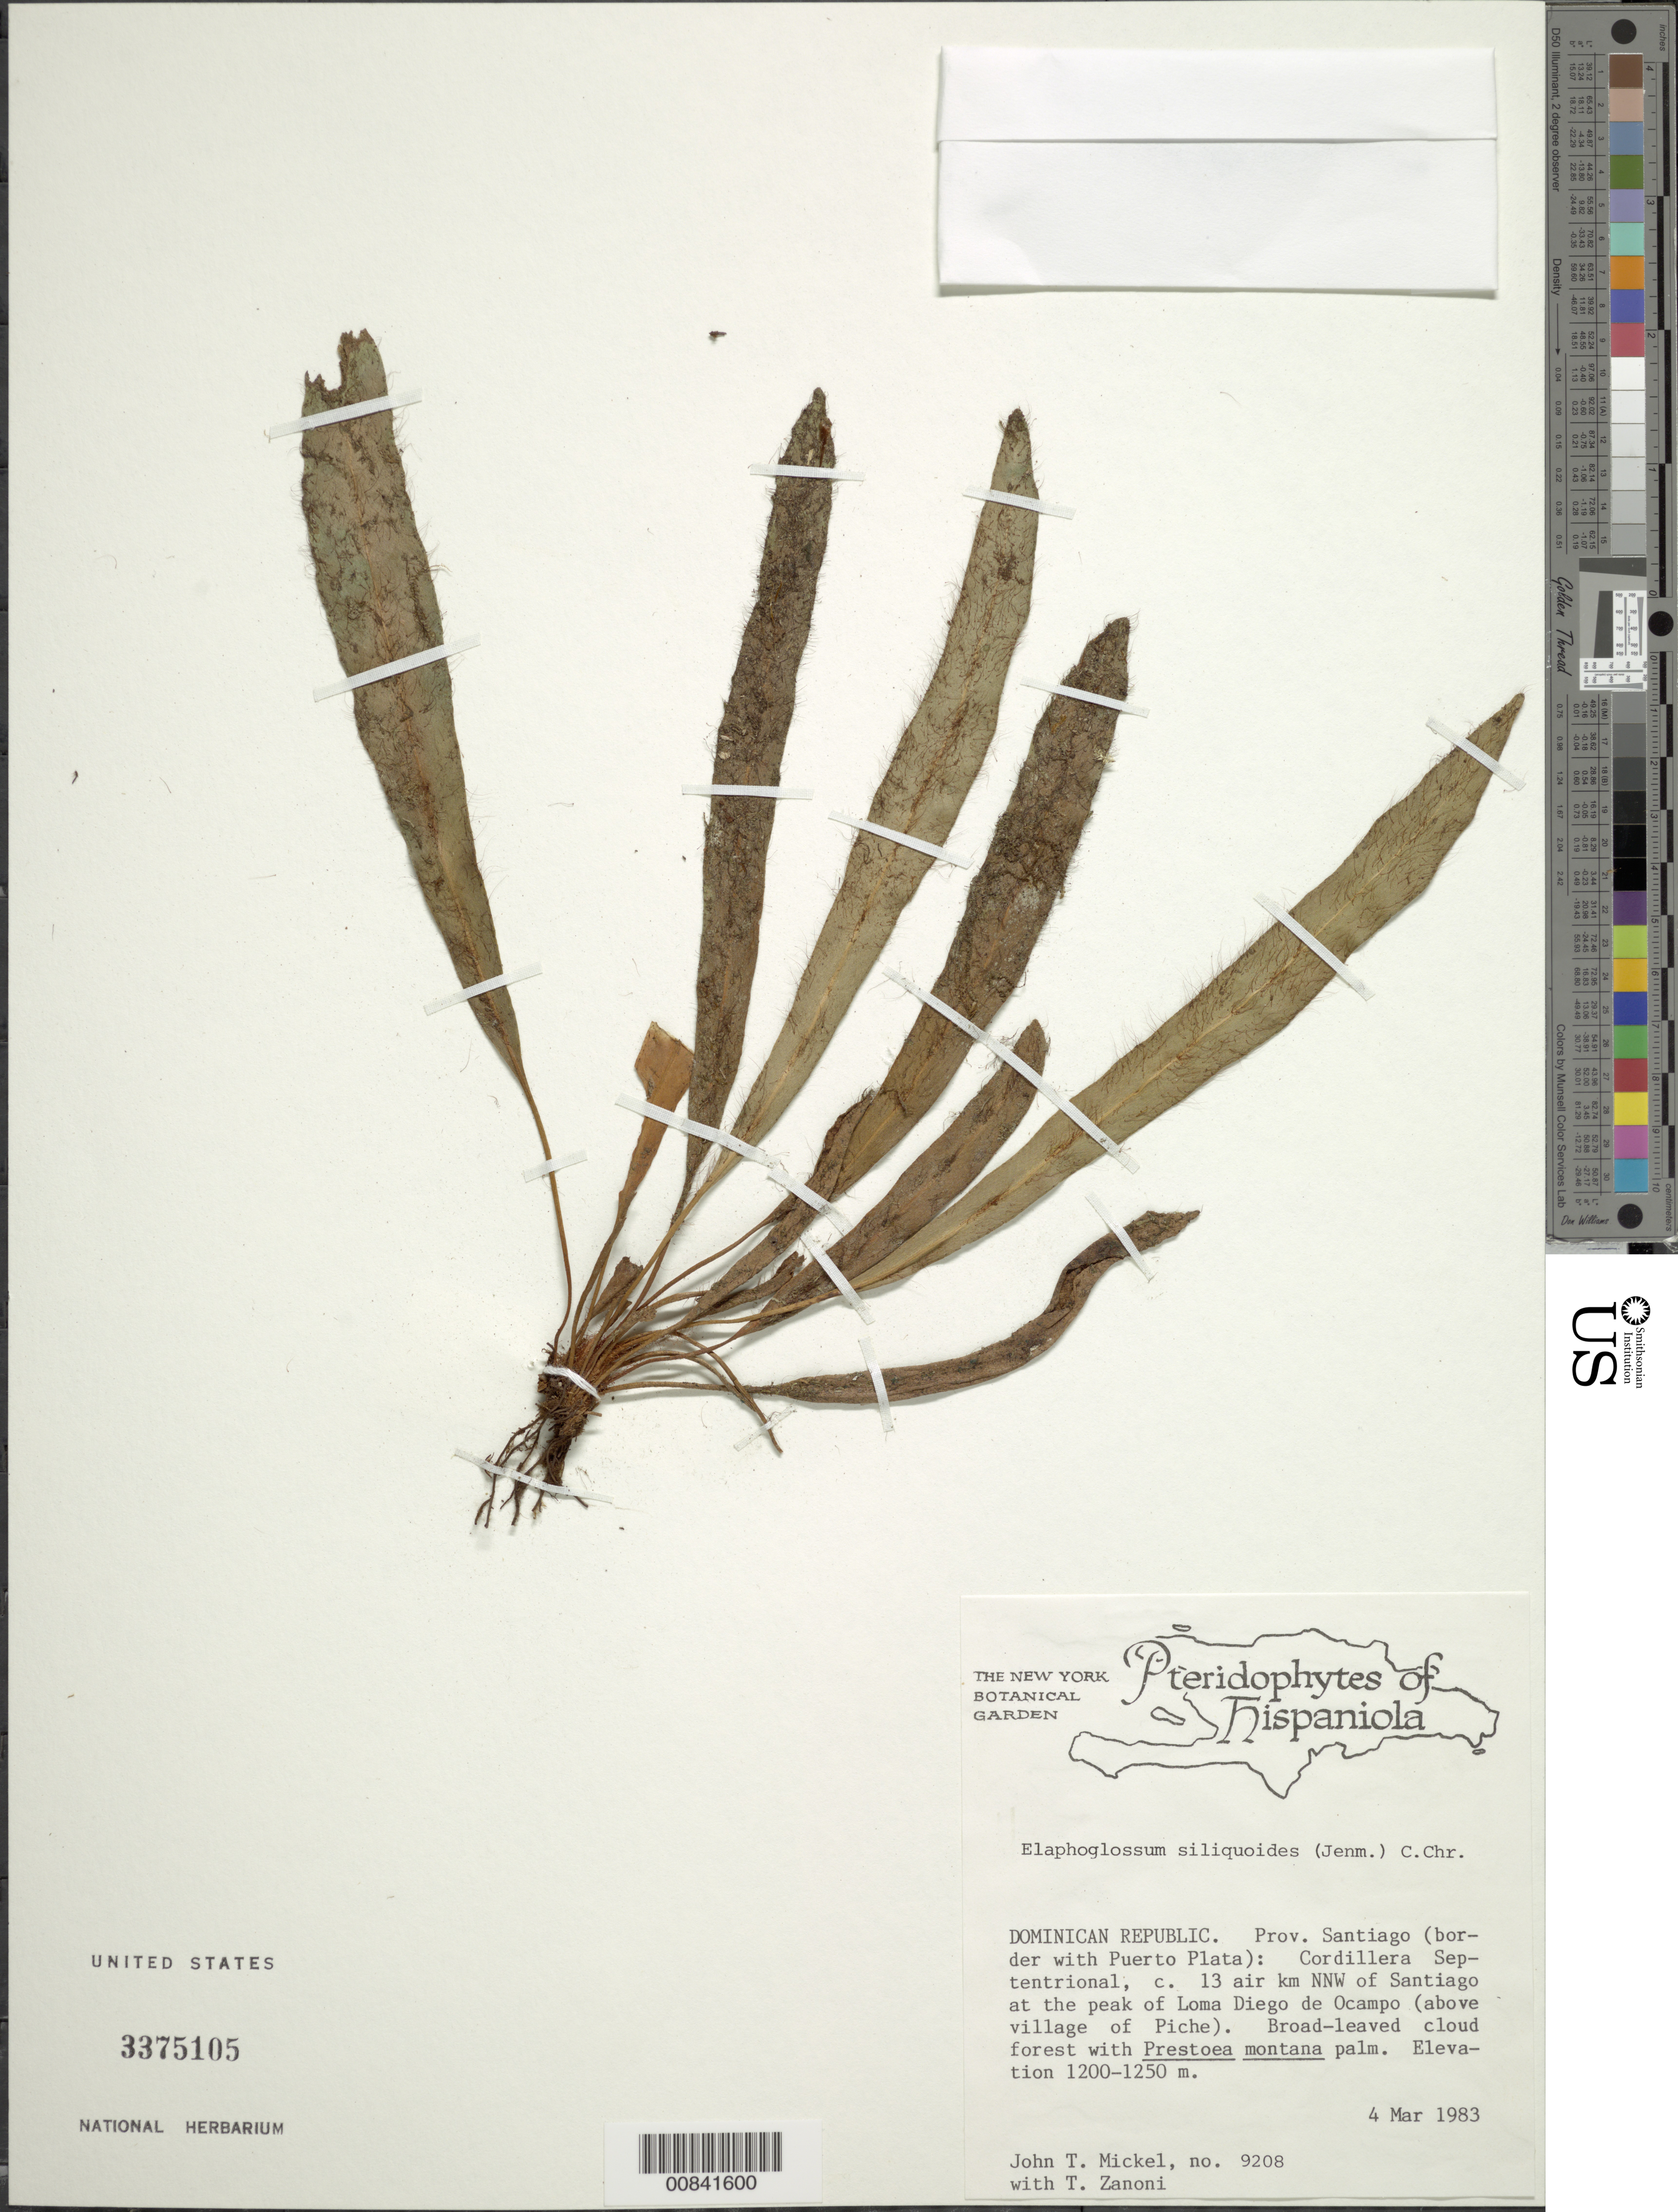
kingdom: Plantae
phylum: Tracheophyta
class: Polypodiopsida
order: Polypodiales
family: Dryopteridaceae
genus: Elaphoglossum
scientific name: Elaphoglossum siliquoides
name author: (Jenman) C. Chr.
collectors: J. T. Mickel & T. A. Zanoni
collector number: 9208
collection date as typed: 04 Mar 1983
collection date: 1983-03-04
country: Dominican Republic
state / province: Santiago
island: Hispaniola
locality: Cordillera Septentrional, 13 air km NNW of Santiago, peak of Loma Diego de Ocampo (above village of Piche)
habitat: Broad-leaved cloud forest with Prestoea montana palm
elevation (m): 1200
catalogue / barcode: US 3375105